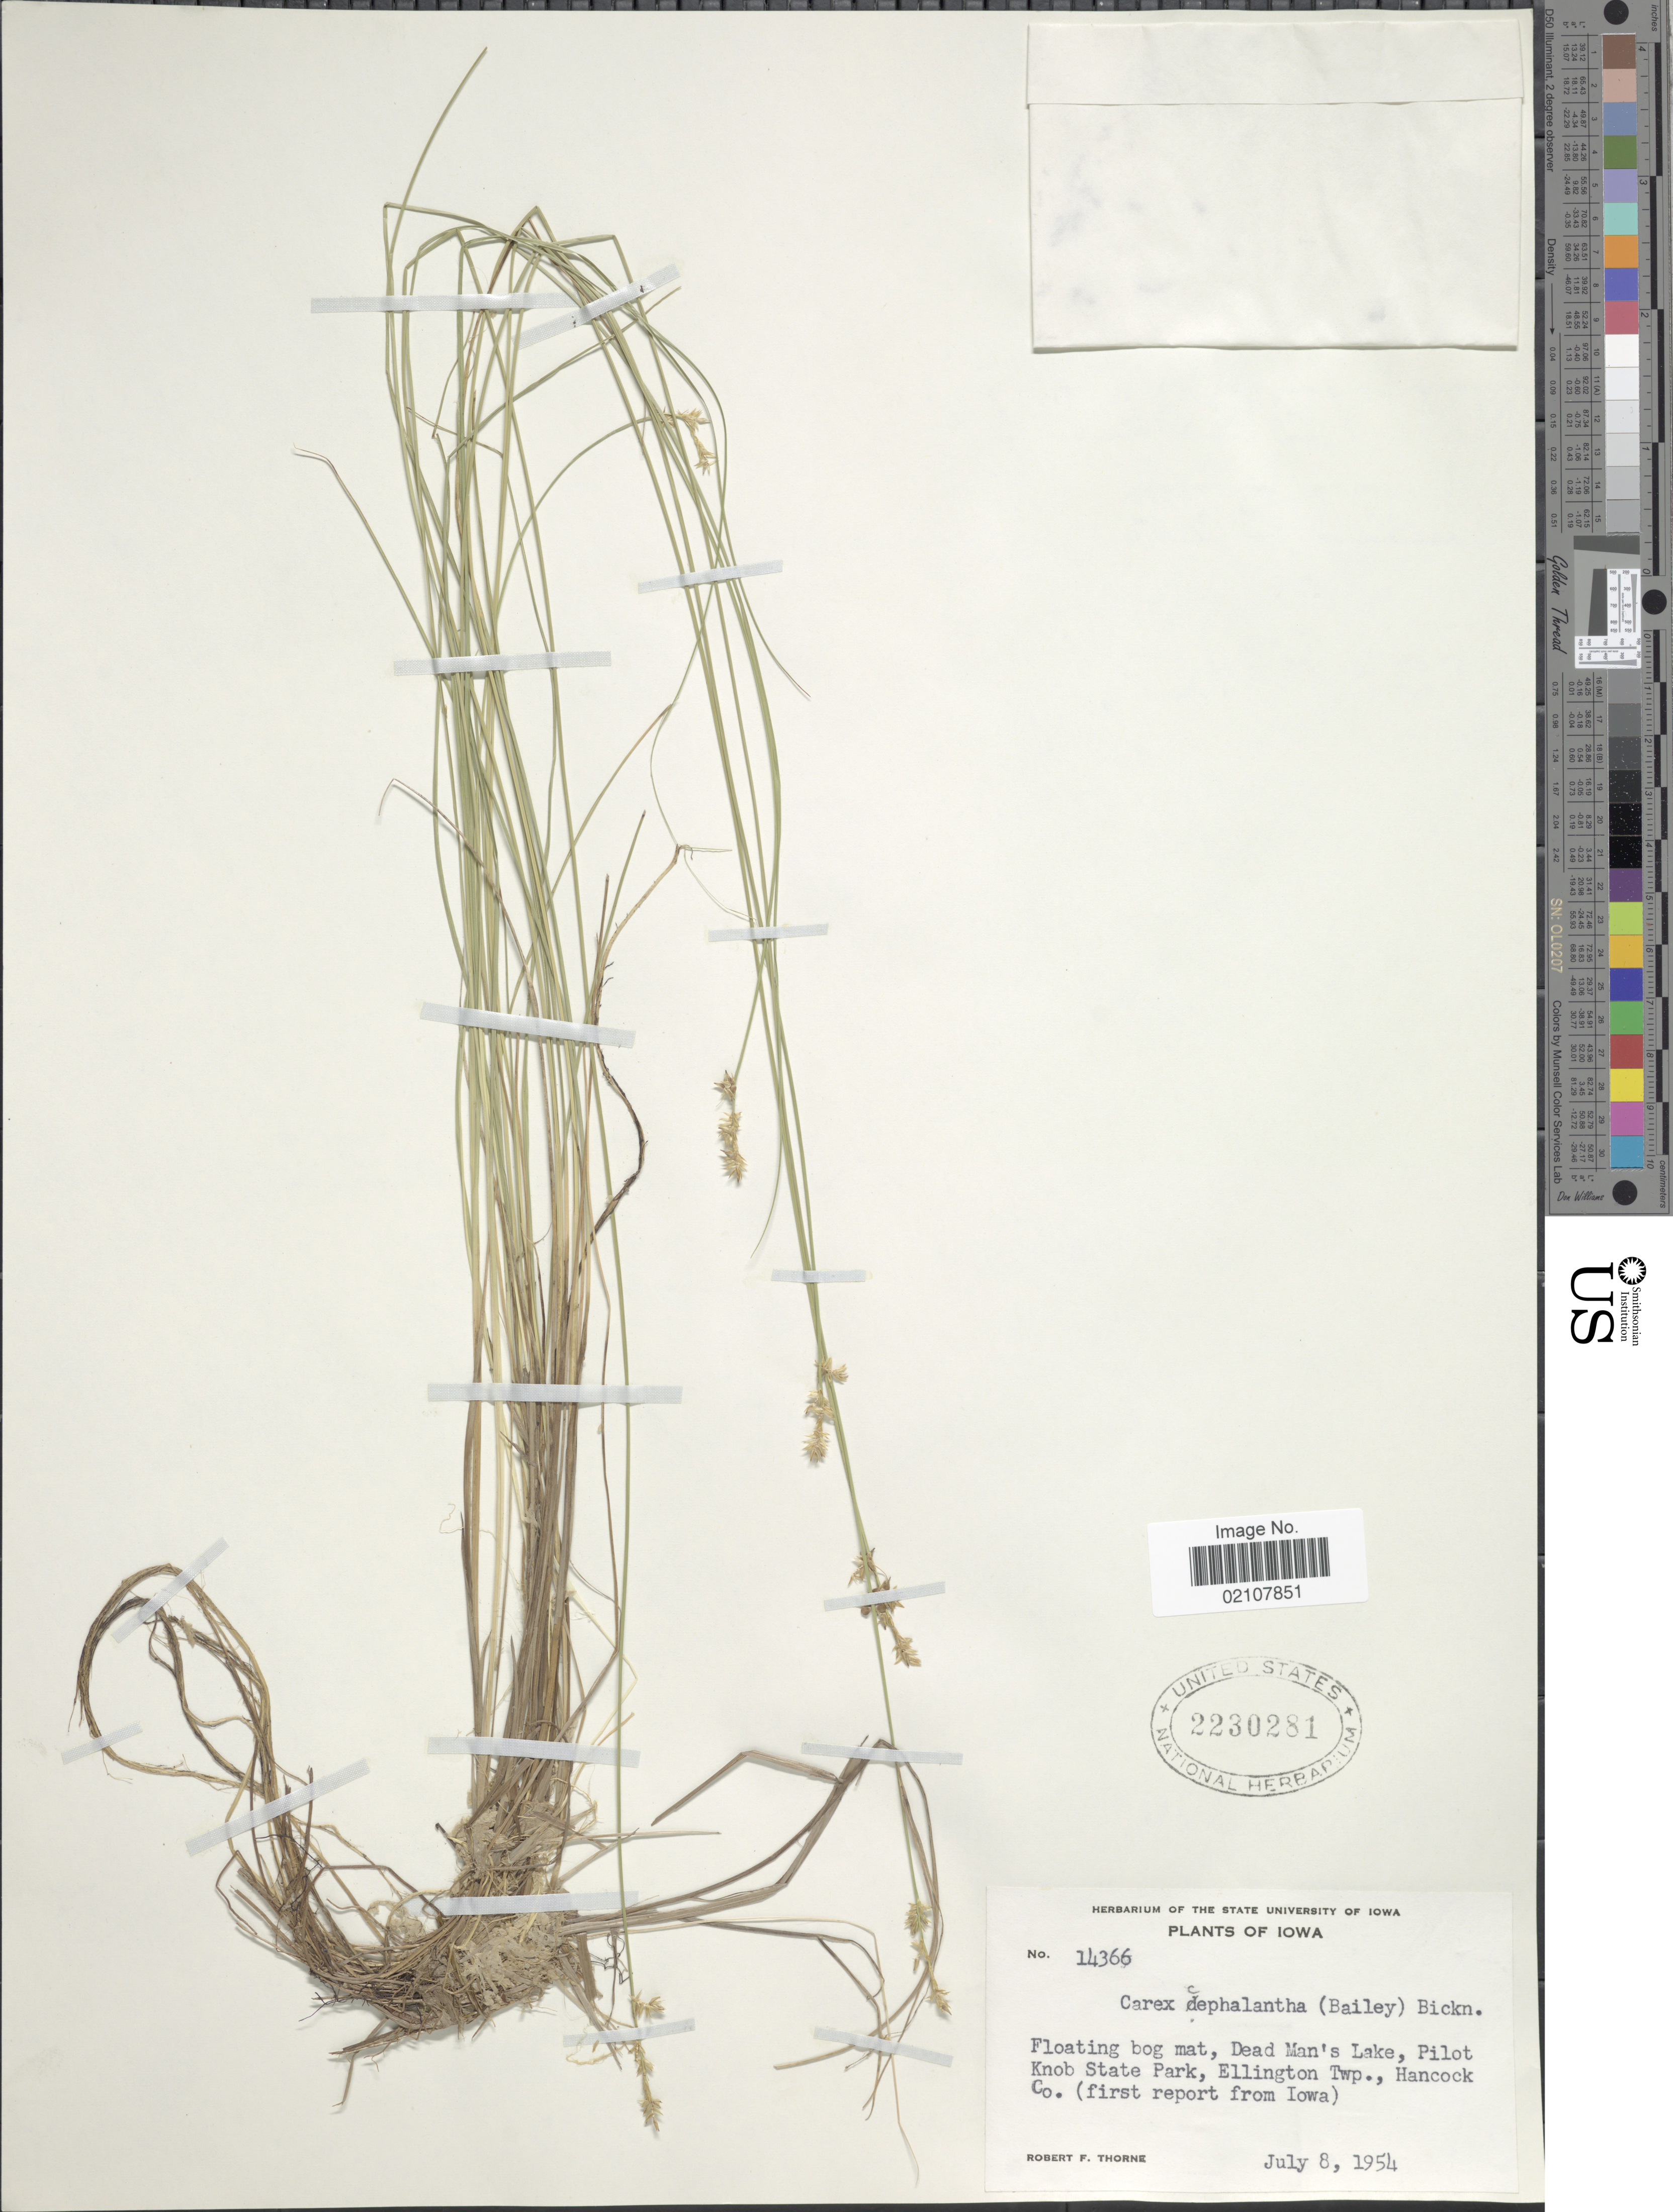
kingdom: Plantae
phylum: Tracheophyta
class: Liliopsida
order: Poales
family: Cyperaceae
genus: Carex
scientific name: Carex echinata subsp. echinata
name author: Murray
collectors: R. F. Thorne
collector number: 14366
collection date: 1954-07-08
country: United States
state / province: Iowa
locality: Floating bog mat, Dead Man's lake, Pilot Knob State Park, Ellington Twp., Hancock Co (first report from Iowa)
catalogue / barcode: US 2230281